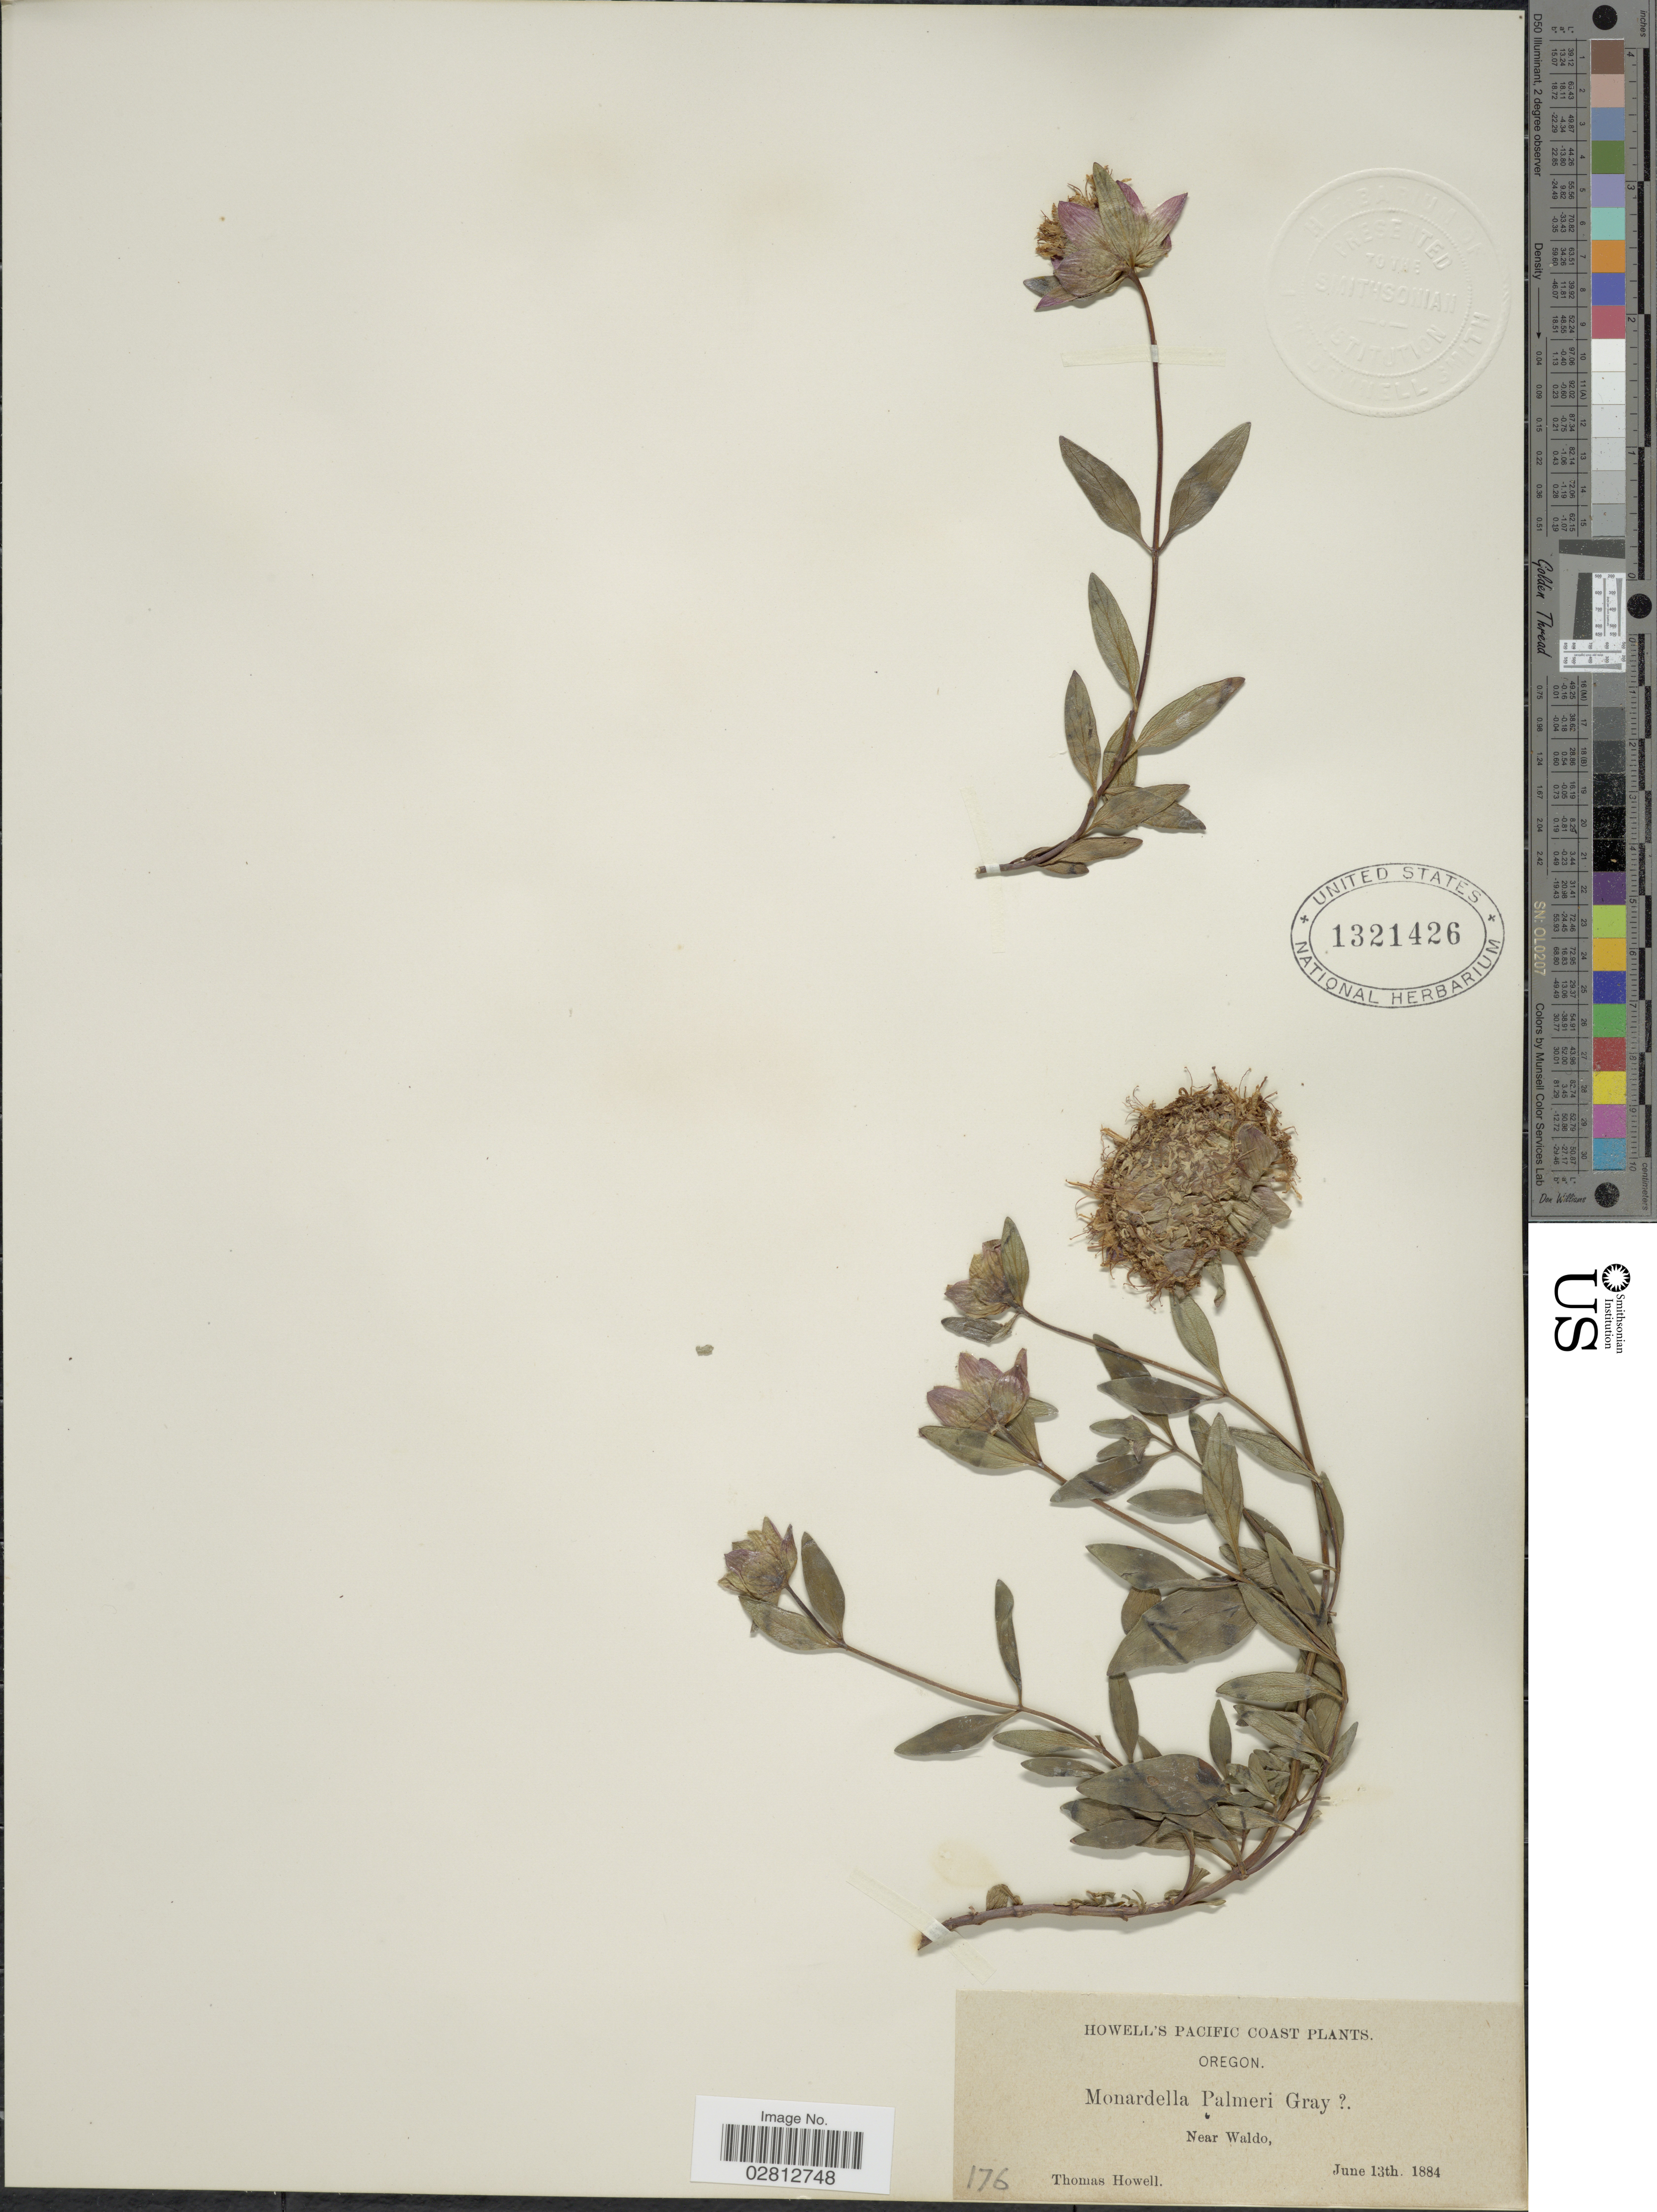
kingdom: Plantae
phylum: Tracheophyta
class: Magnoliopsida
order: Lamiales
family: Lamiaceae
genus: Monardella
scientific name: Monardella palmeri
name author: A. Gray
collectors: T. Howell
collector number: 176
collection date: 1884-06-13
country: United States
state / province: Oregon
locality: Pacific Coast, near Waldo.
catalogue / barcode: US 1321426